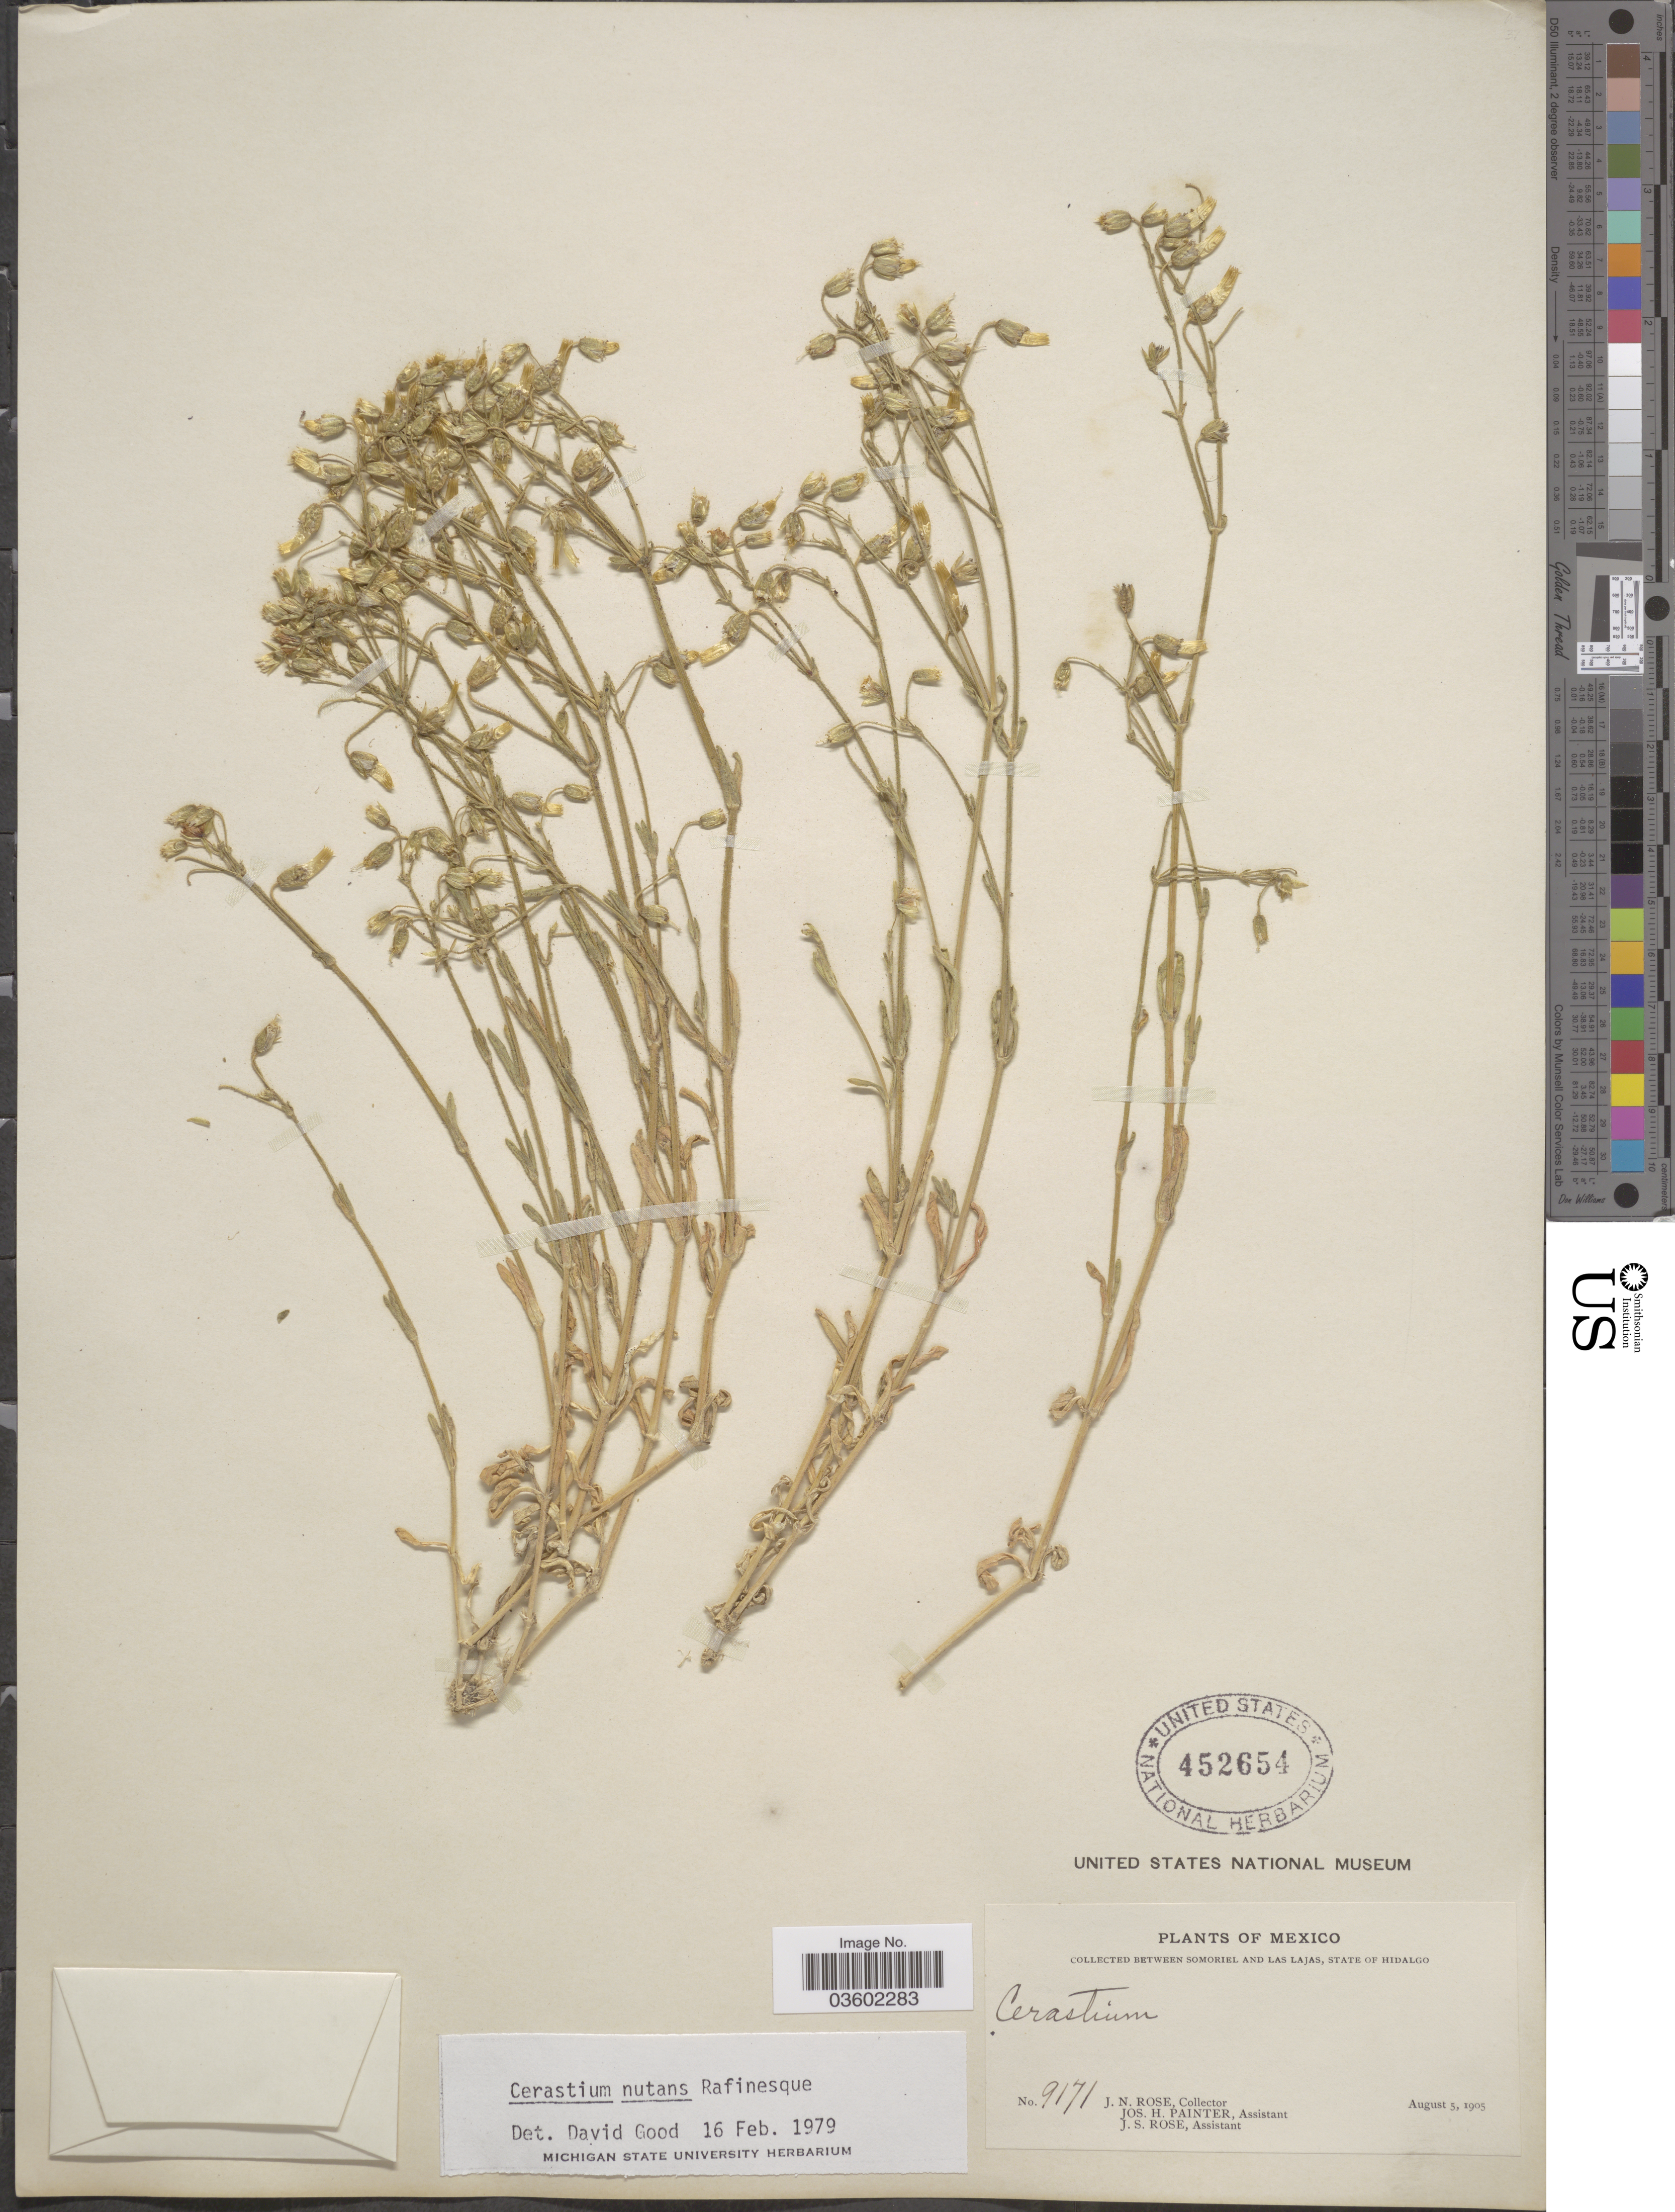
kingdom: Plantae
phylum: Tracheophyta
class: Magnoliopsida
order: Caryophyllales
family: Caryophyllaceae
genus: Cerastium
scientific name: Cerastium nutans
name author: Raf.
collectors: J. N. Rose, J. H. Painter & J. S. Rose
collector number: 9171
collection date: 1905-08-05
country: Mexico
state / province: Hidalgo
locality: Between Somoriel and Las Lajas.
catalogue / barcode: US 452654